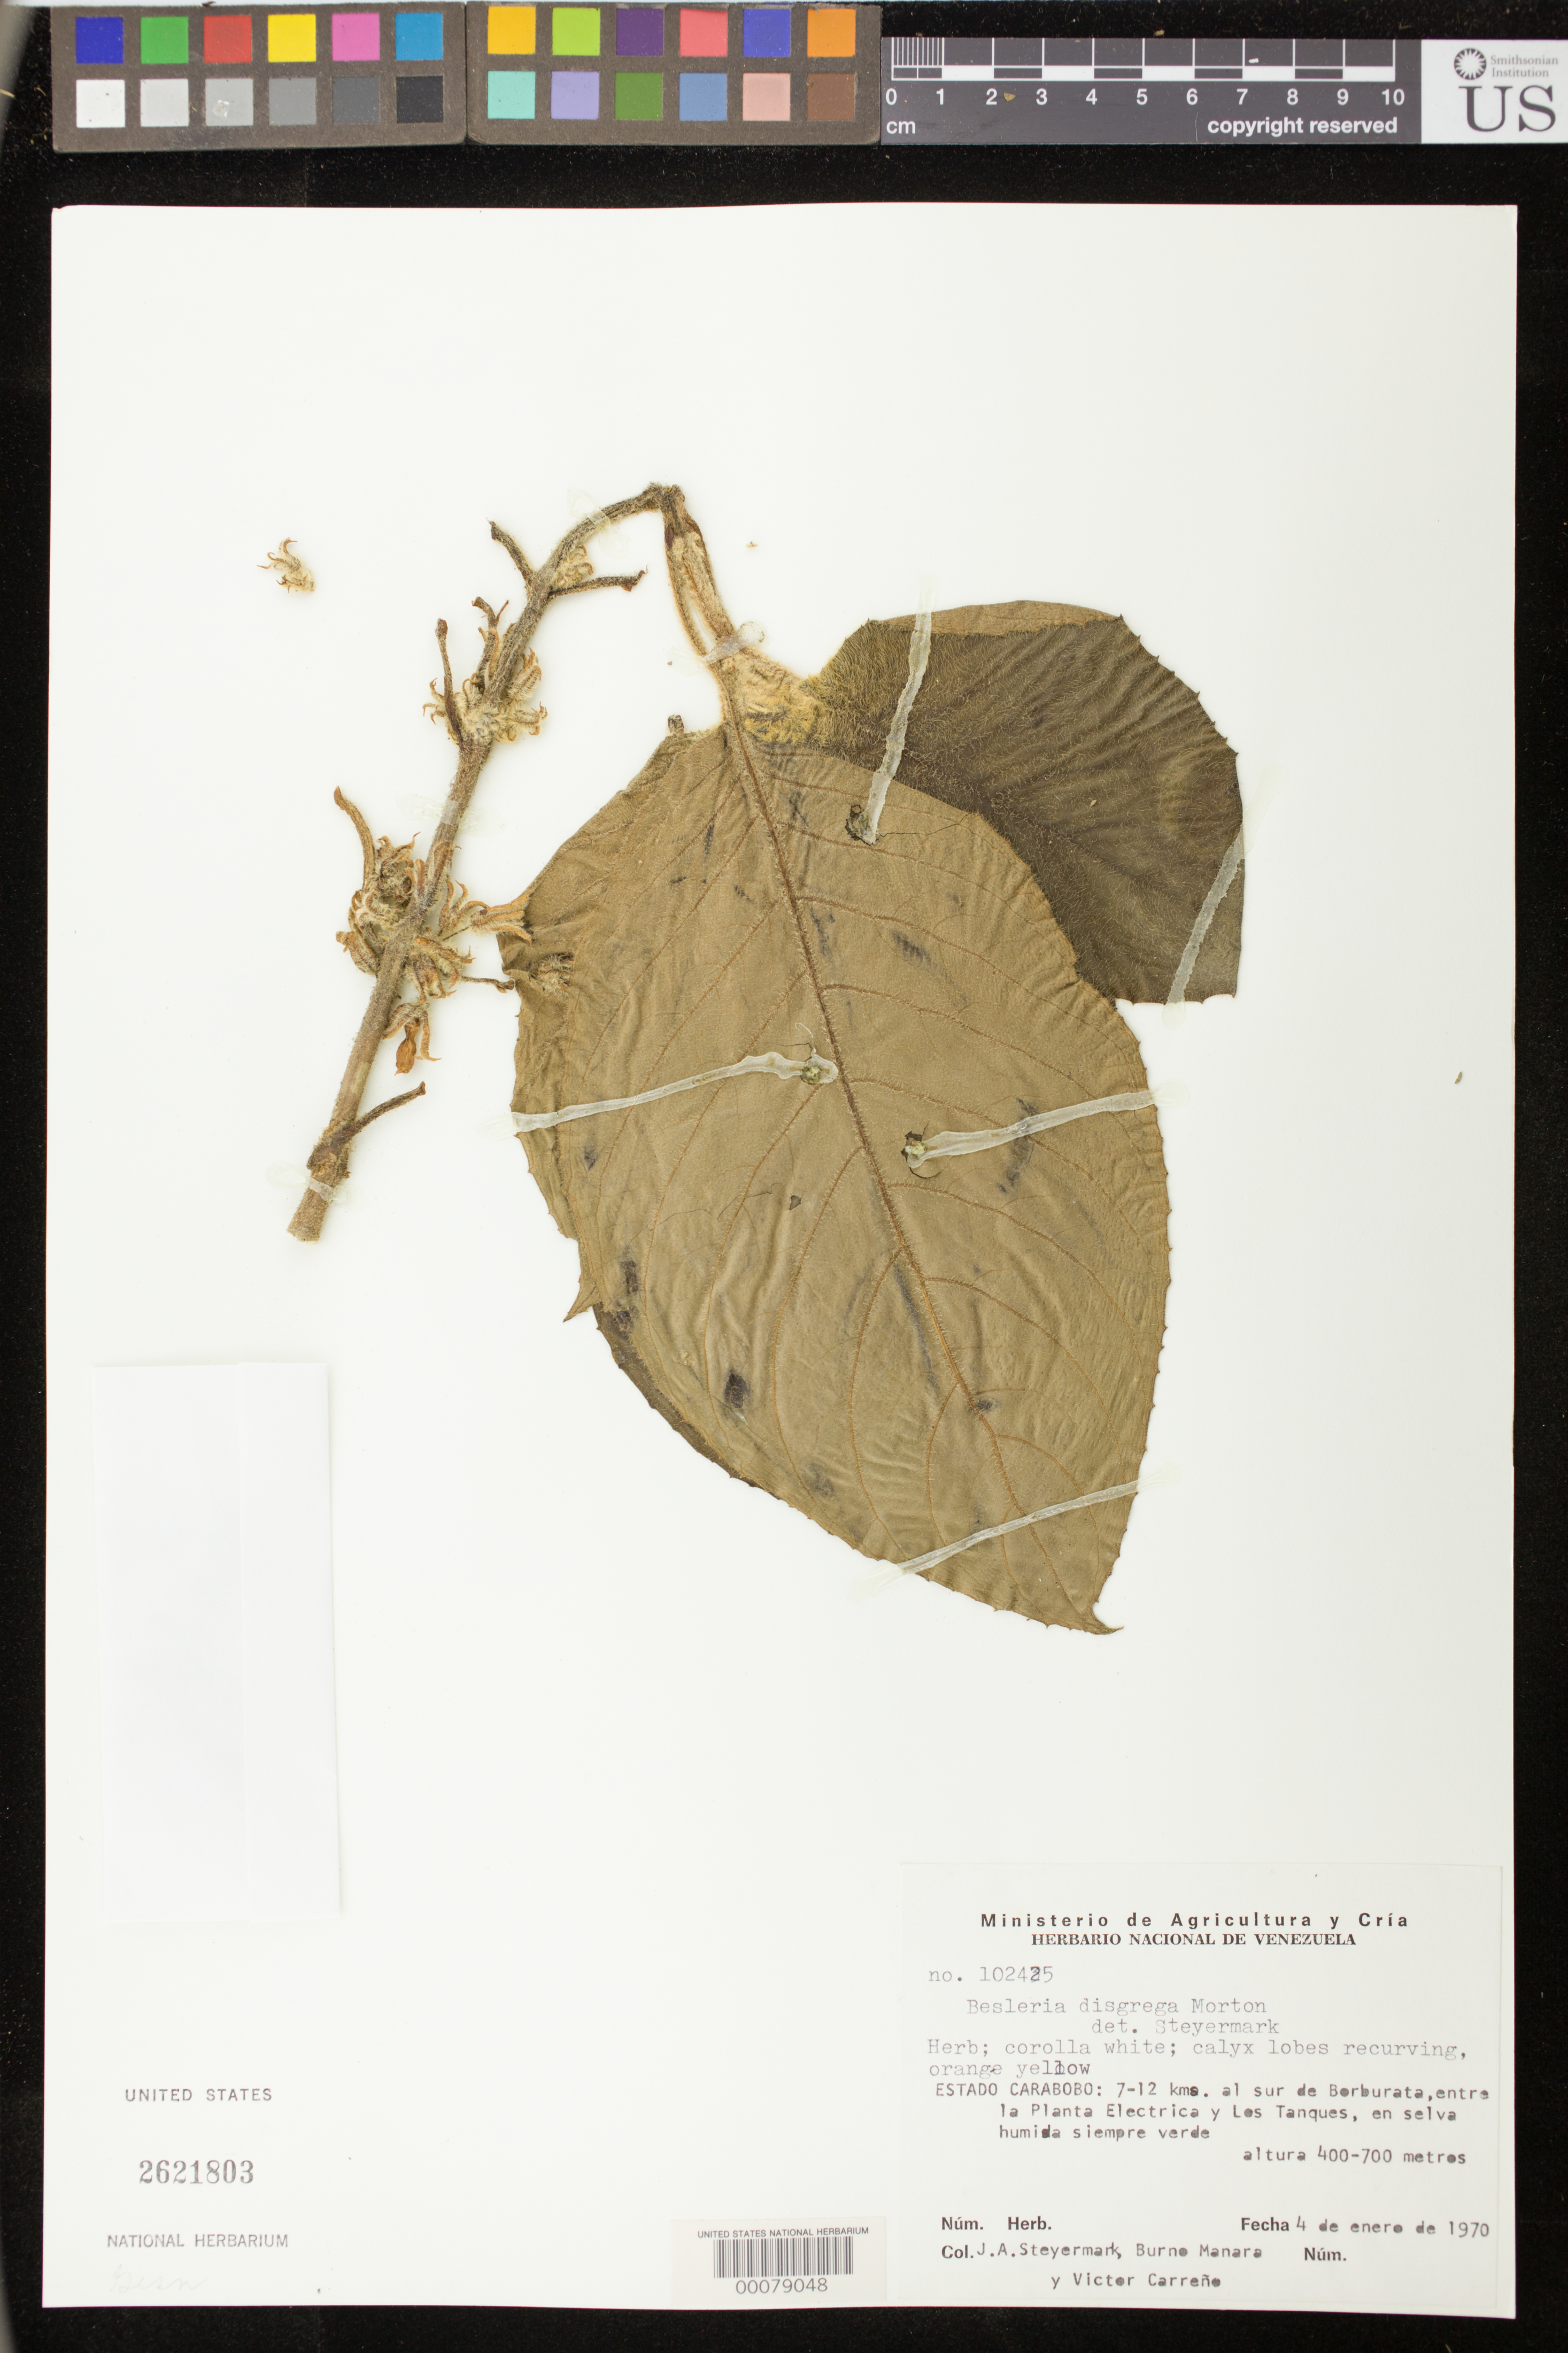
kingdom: Plantae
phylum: Tracheophyta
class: Magnoliopsida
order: Lamiales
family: Gesneriaceae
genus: Besleria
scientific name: Besleria disgrega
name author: C.V. Morton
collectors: J. Steyermark & et al.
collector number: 102425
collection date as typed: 04 Jan 1970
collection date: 1970-01-04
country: Venezuela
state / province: Carabobo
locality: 7-12 km S of Borburata, between the electric plant and Los Tanques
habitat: In humid evergreen forest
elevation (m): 400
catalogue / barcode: US 2621803